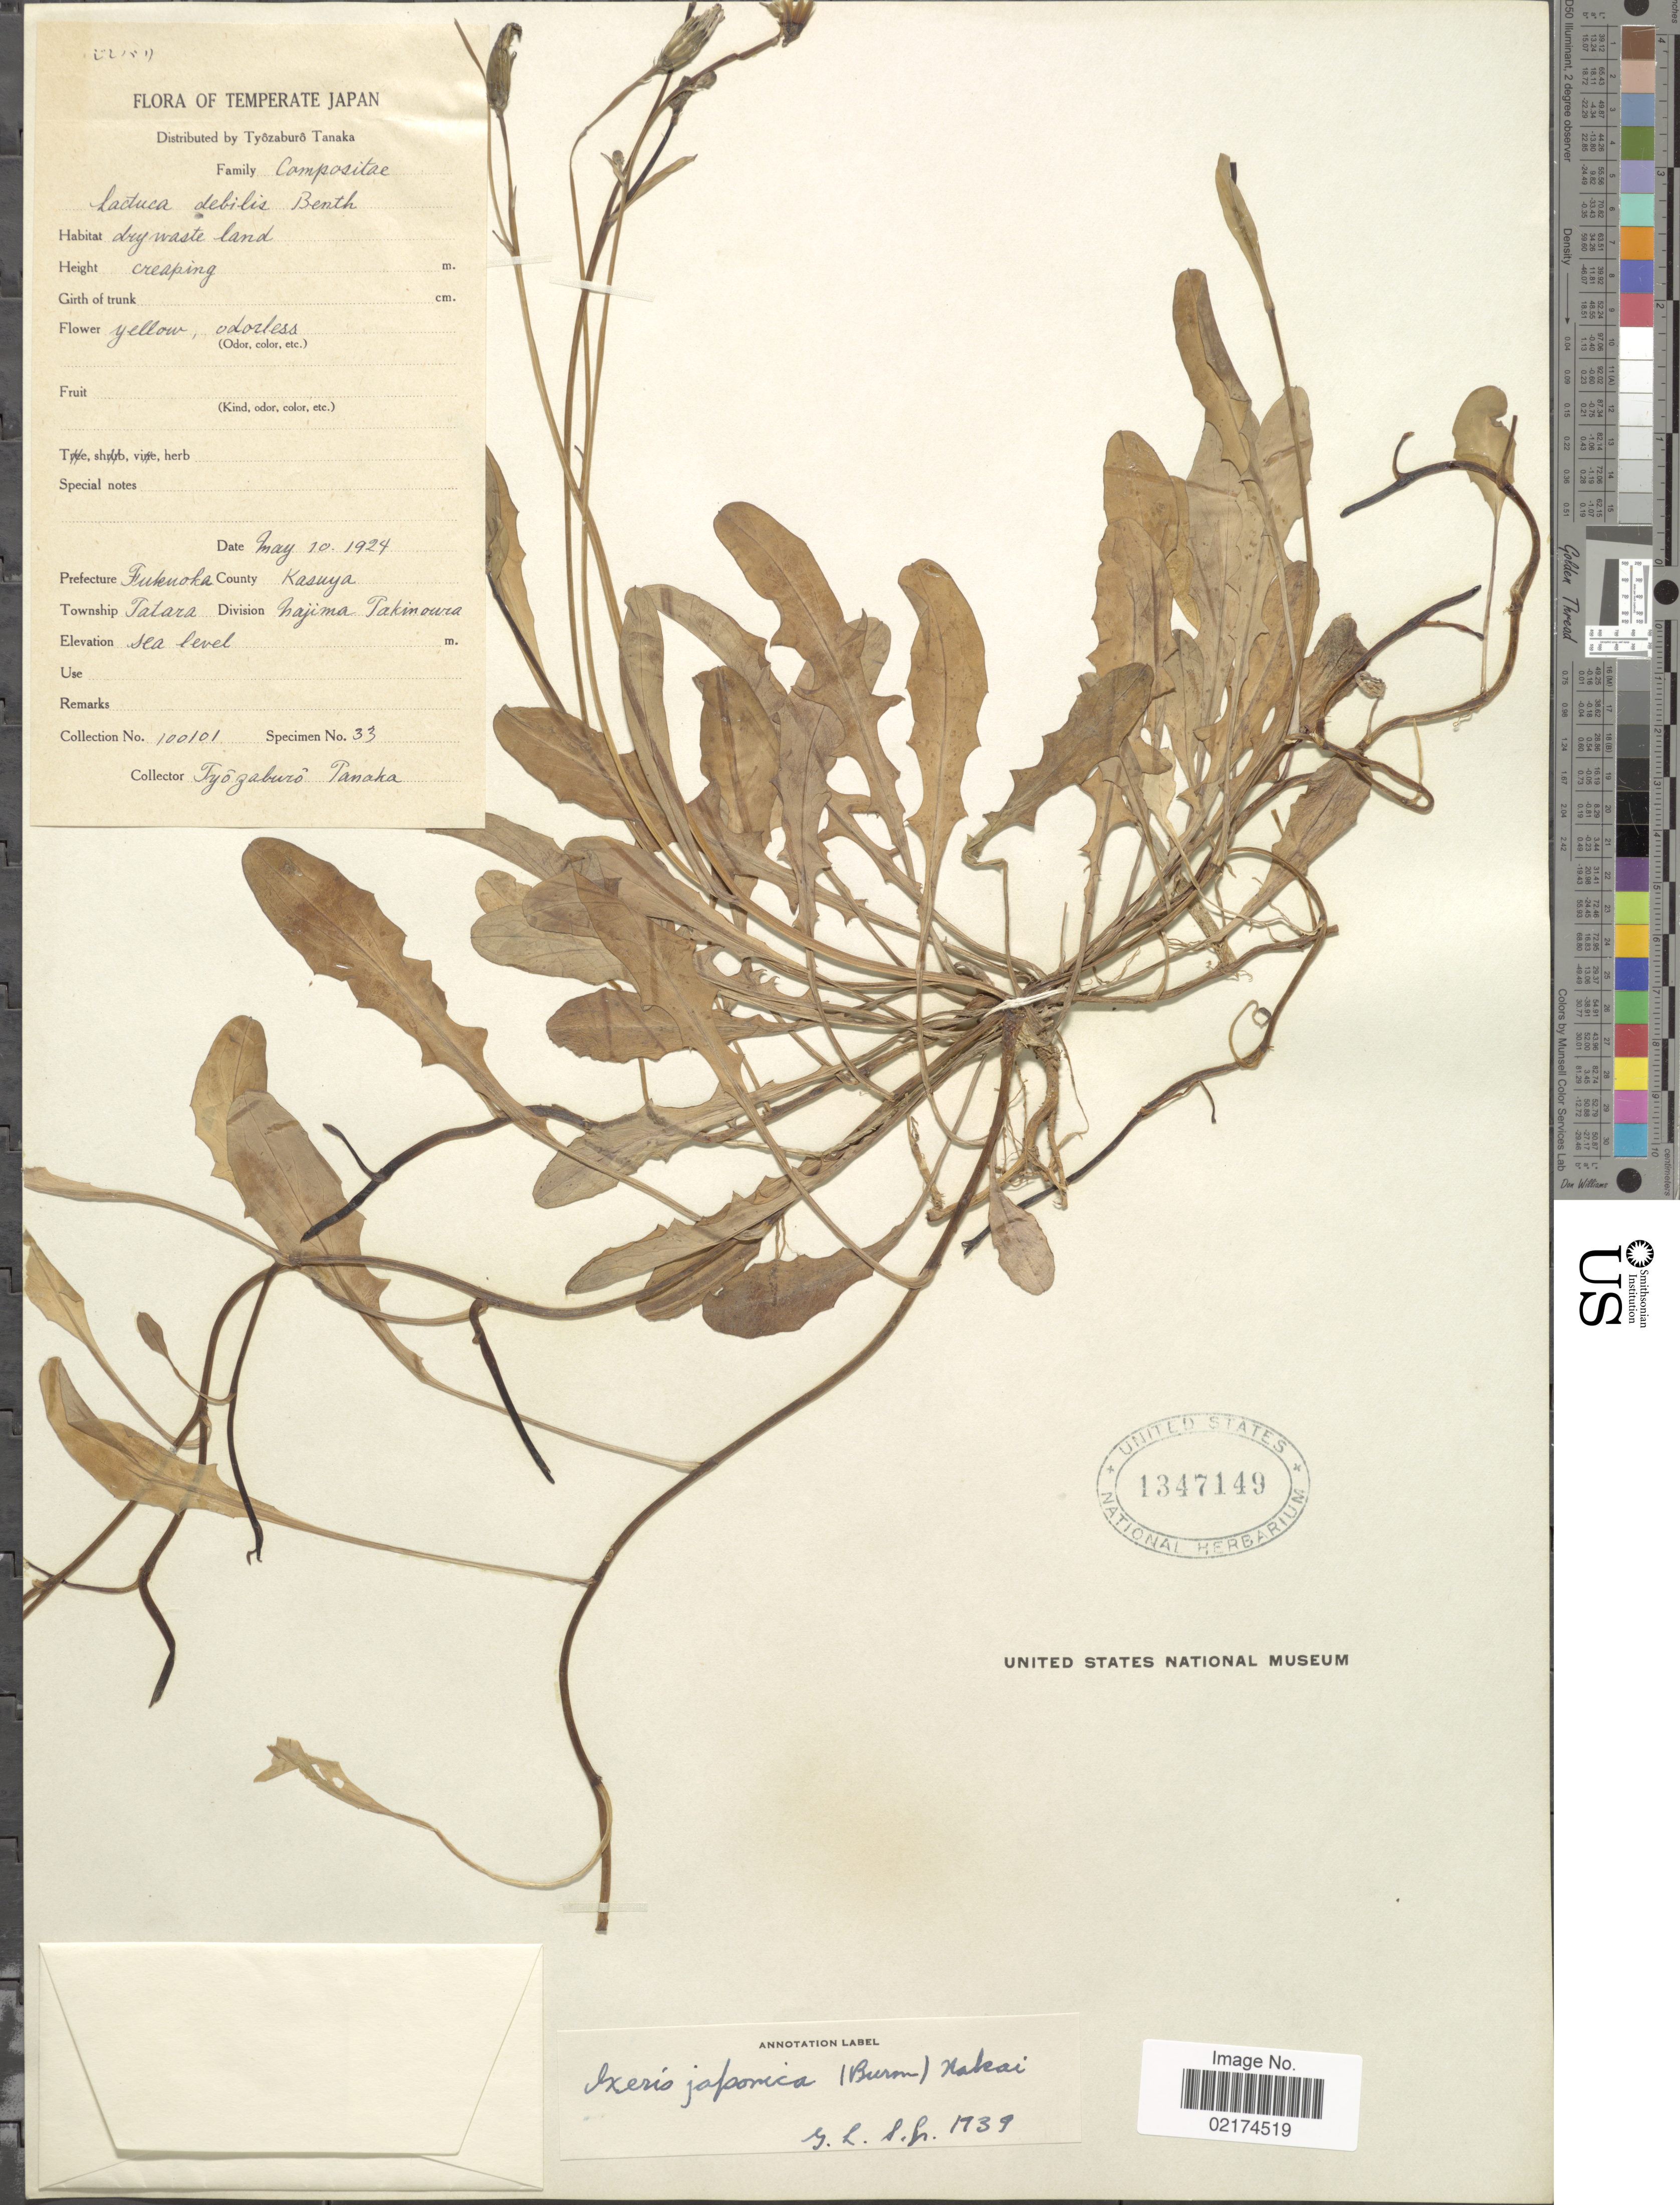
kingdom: Plantae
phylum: Tracheophyta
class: Magnoliopsida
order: Asterales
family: Asteraceae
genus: Ixeris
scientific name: Ixeris debilis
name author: (Thunb.) A. Gray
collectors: T. Tanaka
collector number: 100101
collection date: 1924-05-10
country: Japan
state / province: Hukuoka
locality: Prefecture Fukuoka, County Kasuya, Township Tatara, Najima Takinoura.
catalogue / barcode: US 1347149